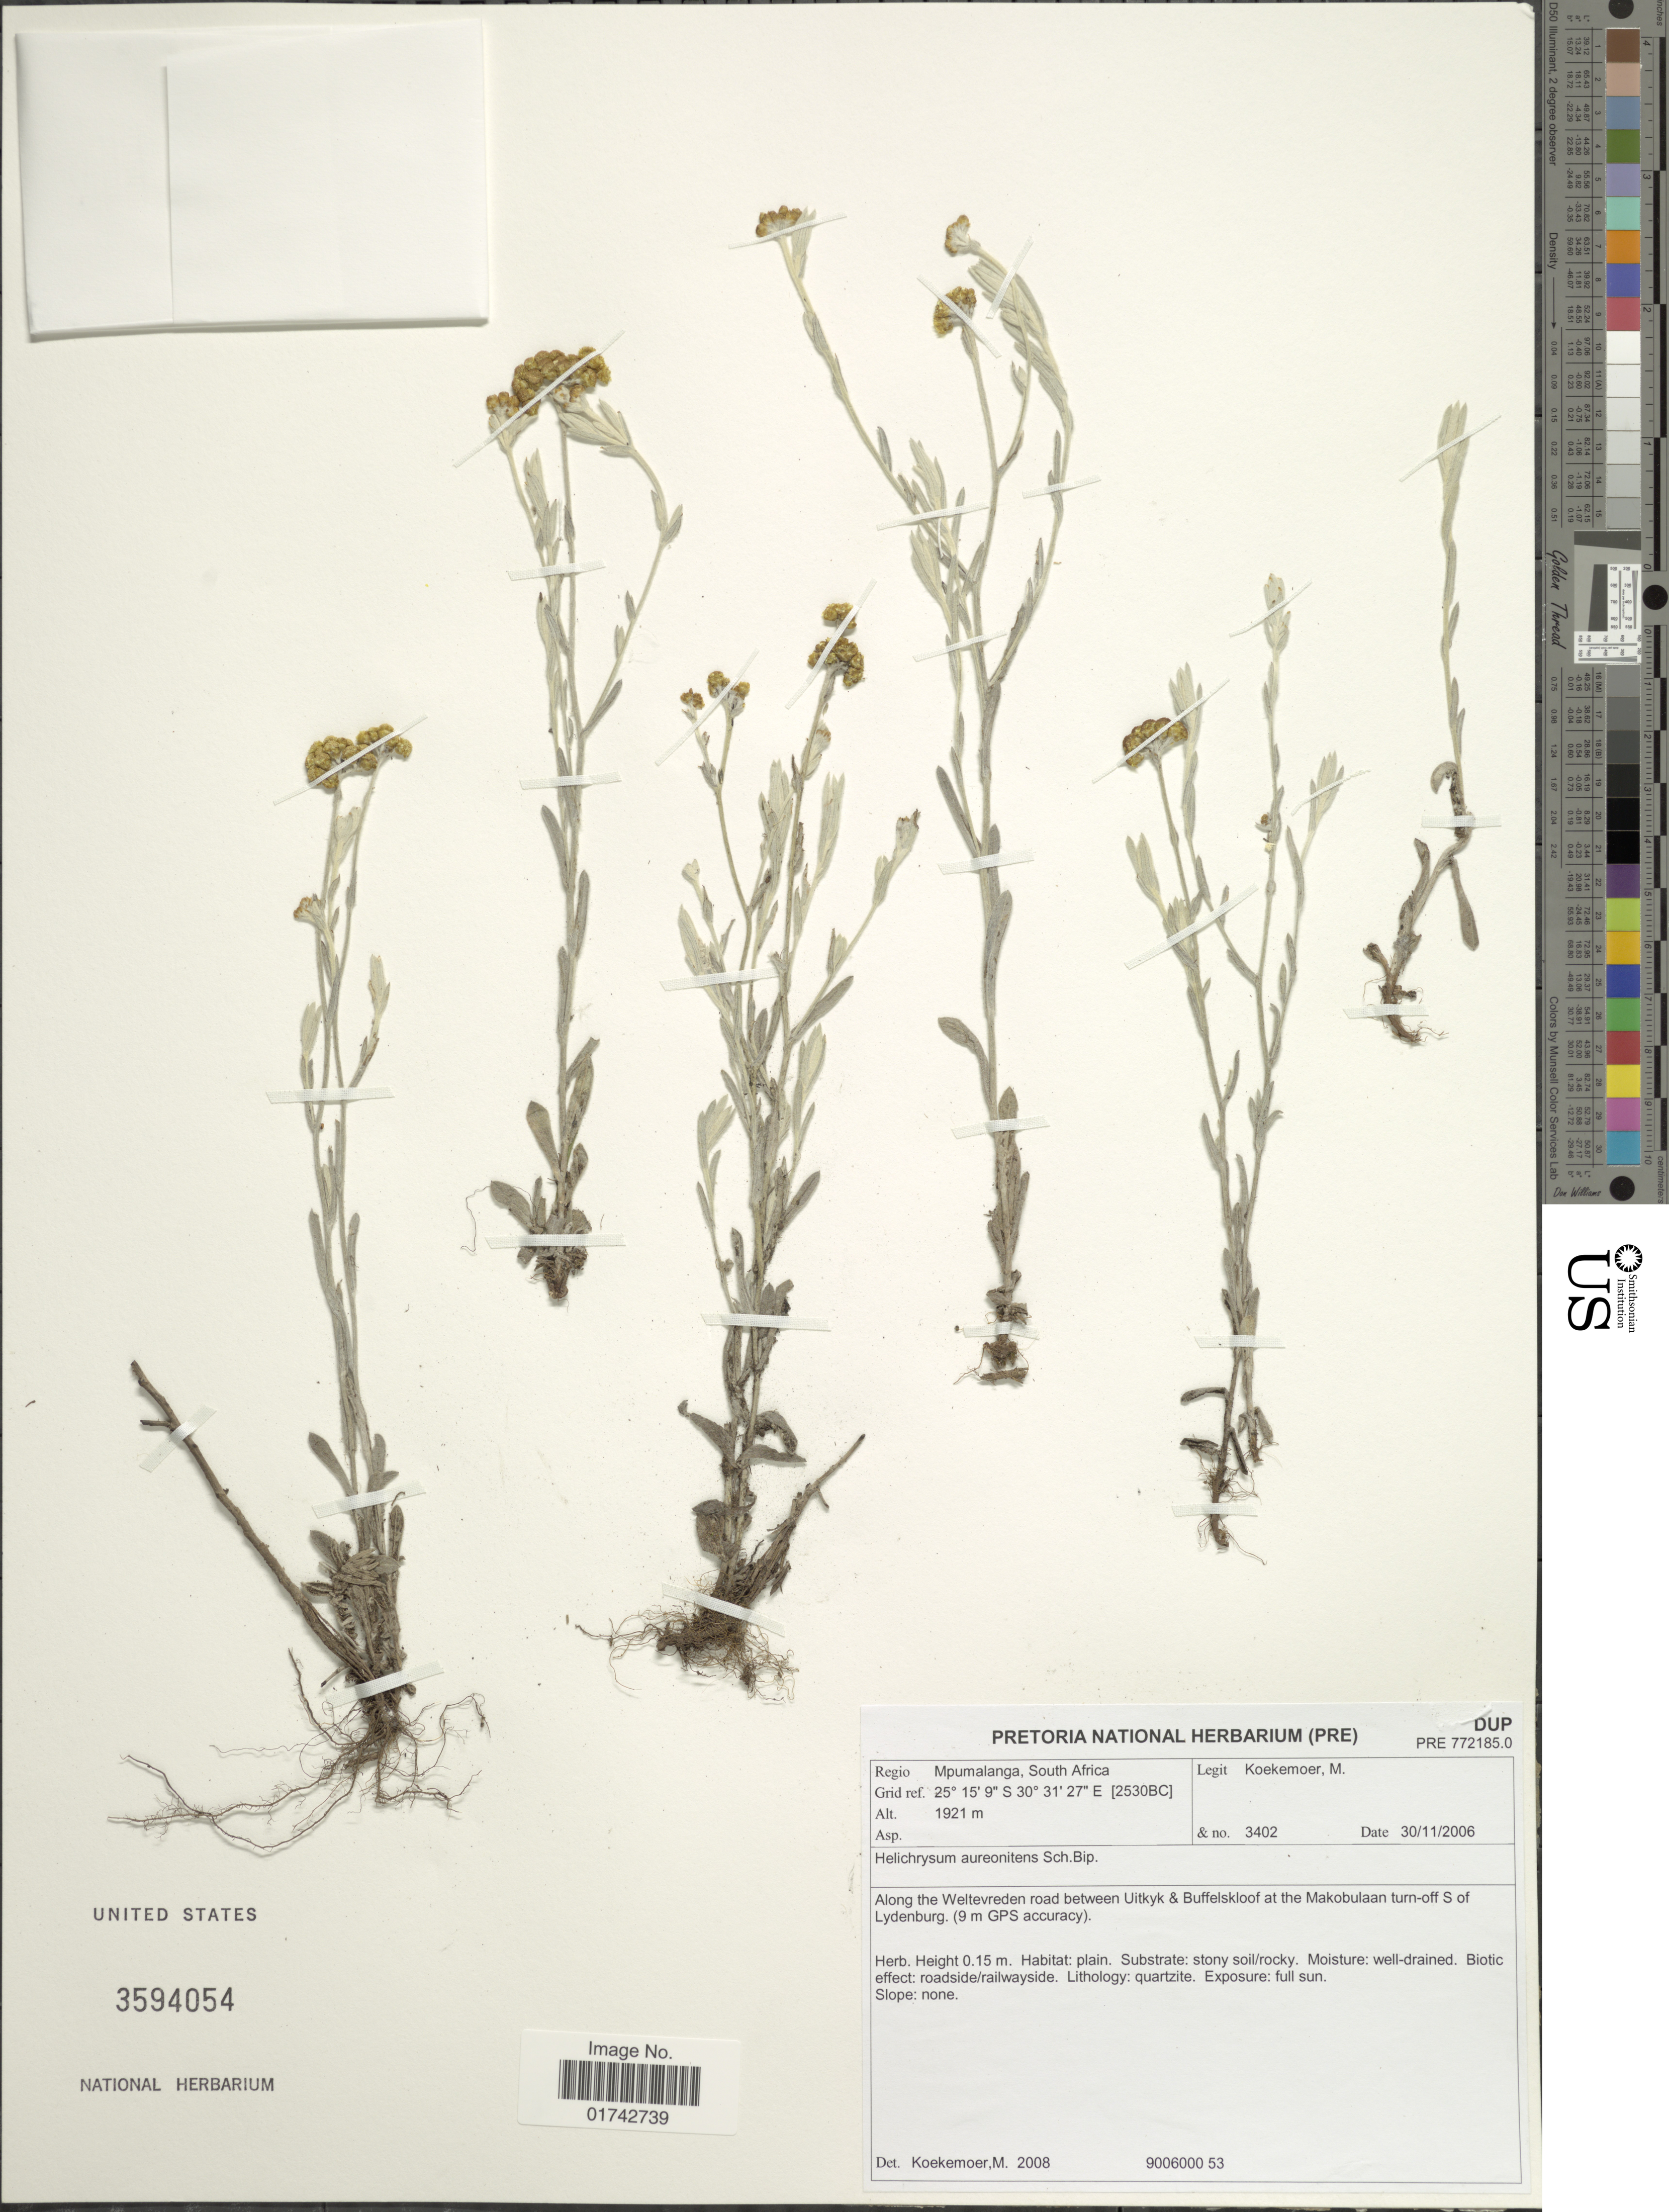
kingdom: Plantae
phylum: Tracheophyta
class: Magnoliopsida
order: Asterales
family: Asteraceae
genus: Helichrysum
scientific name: Helichrysum aureonitens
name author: Sch. Bip.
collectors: M. Koekemoer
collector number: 3402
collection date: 2006-11-30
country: South Africa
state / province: Mpumalanga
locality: Along the Weltevreden road between Uitkyk & Buffelskloof at the Makobulaan turn-off S of Lydenburg. (9 m GPS accuracy)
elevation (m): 1921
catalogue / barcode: US 3594054